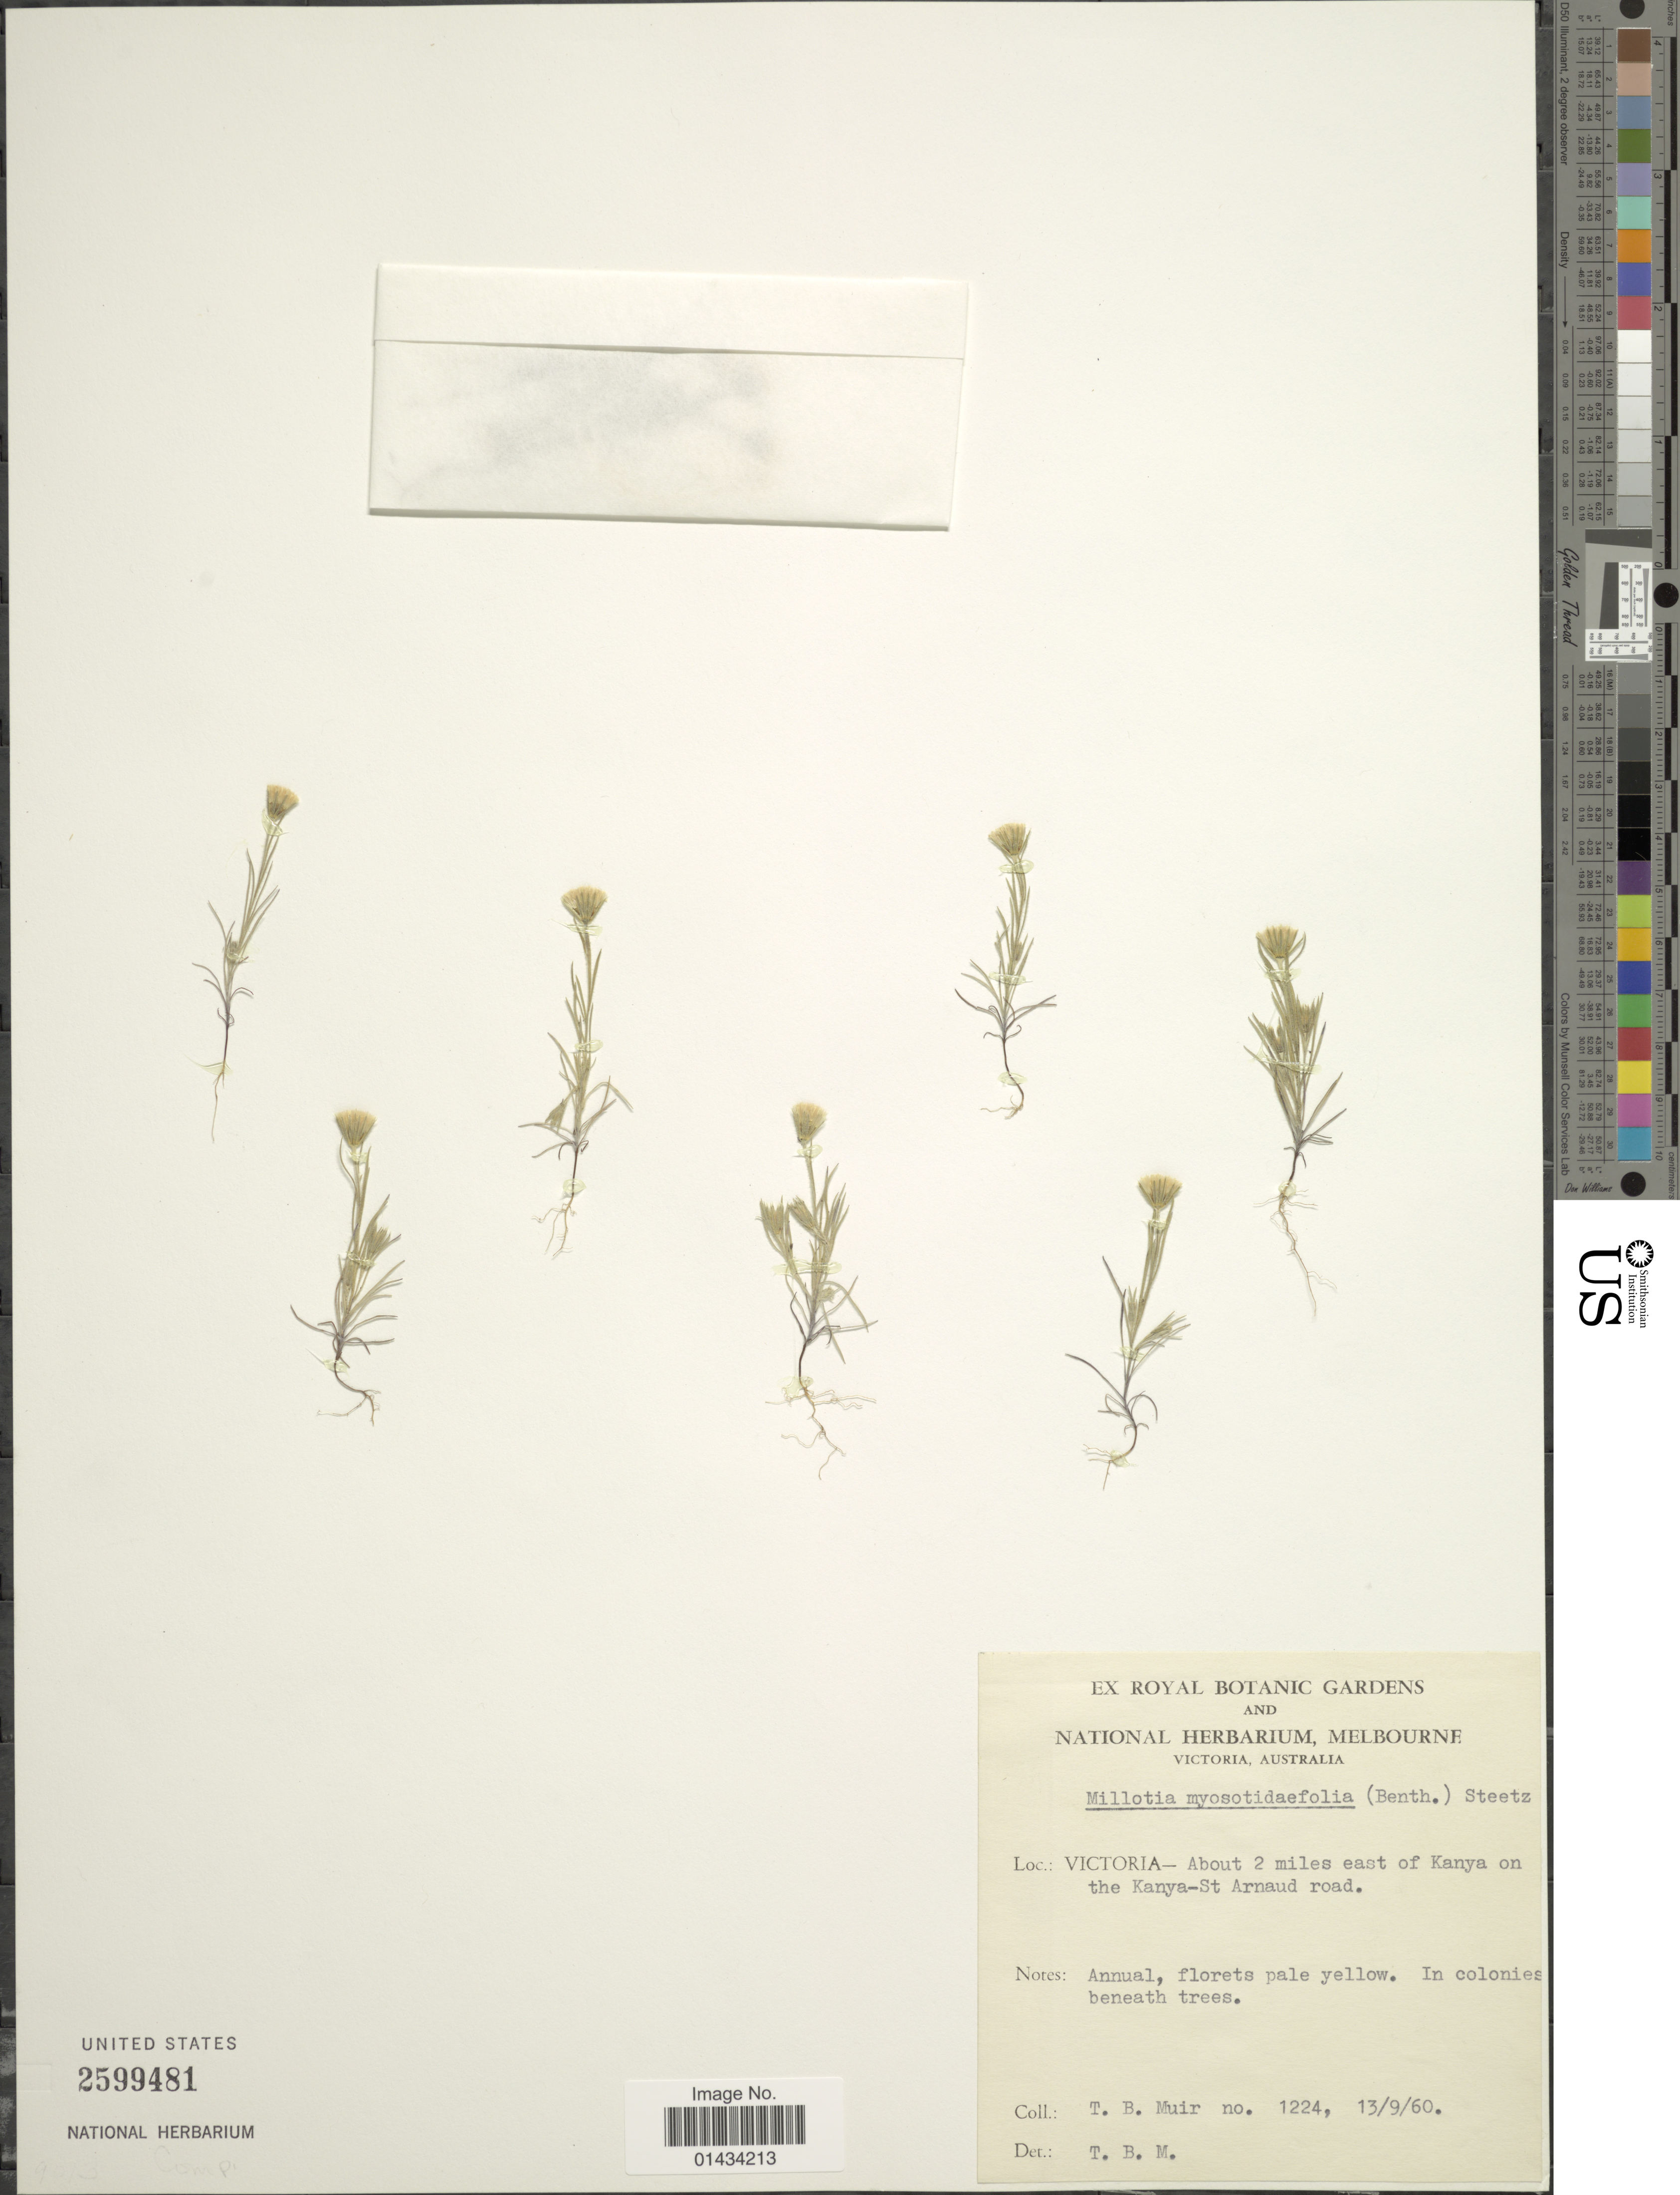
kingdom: Plantae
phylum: Tracheophyta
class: Magnoliopsida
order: Asterales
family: Asteraceae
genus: Millotia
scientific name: Millotia myosotidifolia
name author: (Benth.) Steetz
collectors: T. Muir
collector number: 1224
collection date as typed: Transcribed d/m/y: 13/9/60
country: Australia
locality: Voitoria, about 2 miles east of Kanya on the Kanya- St Arnaud road, in colonies beneath trees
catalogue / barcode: US 2599481